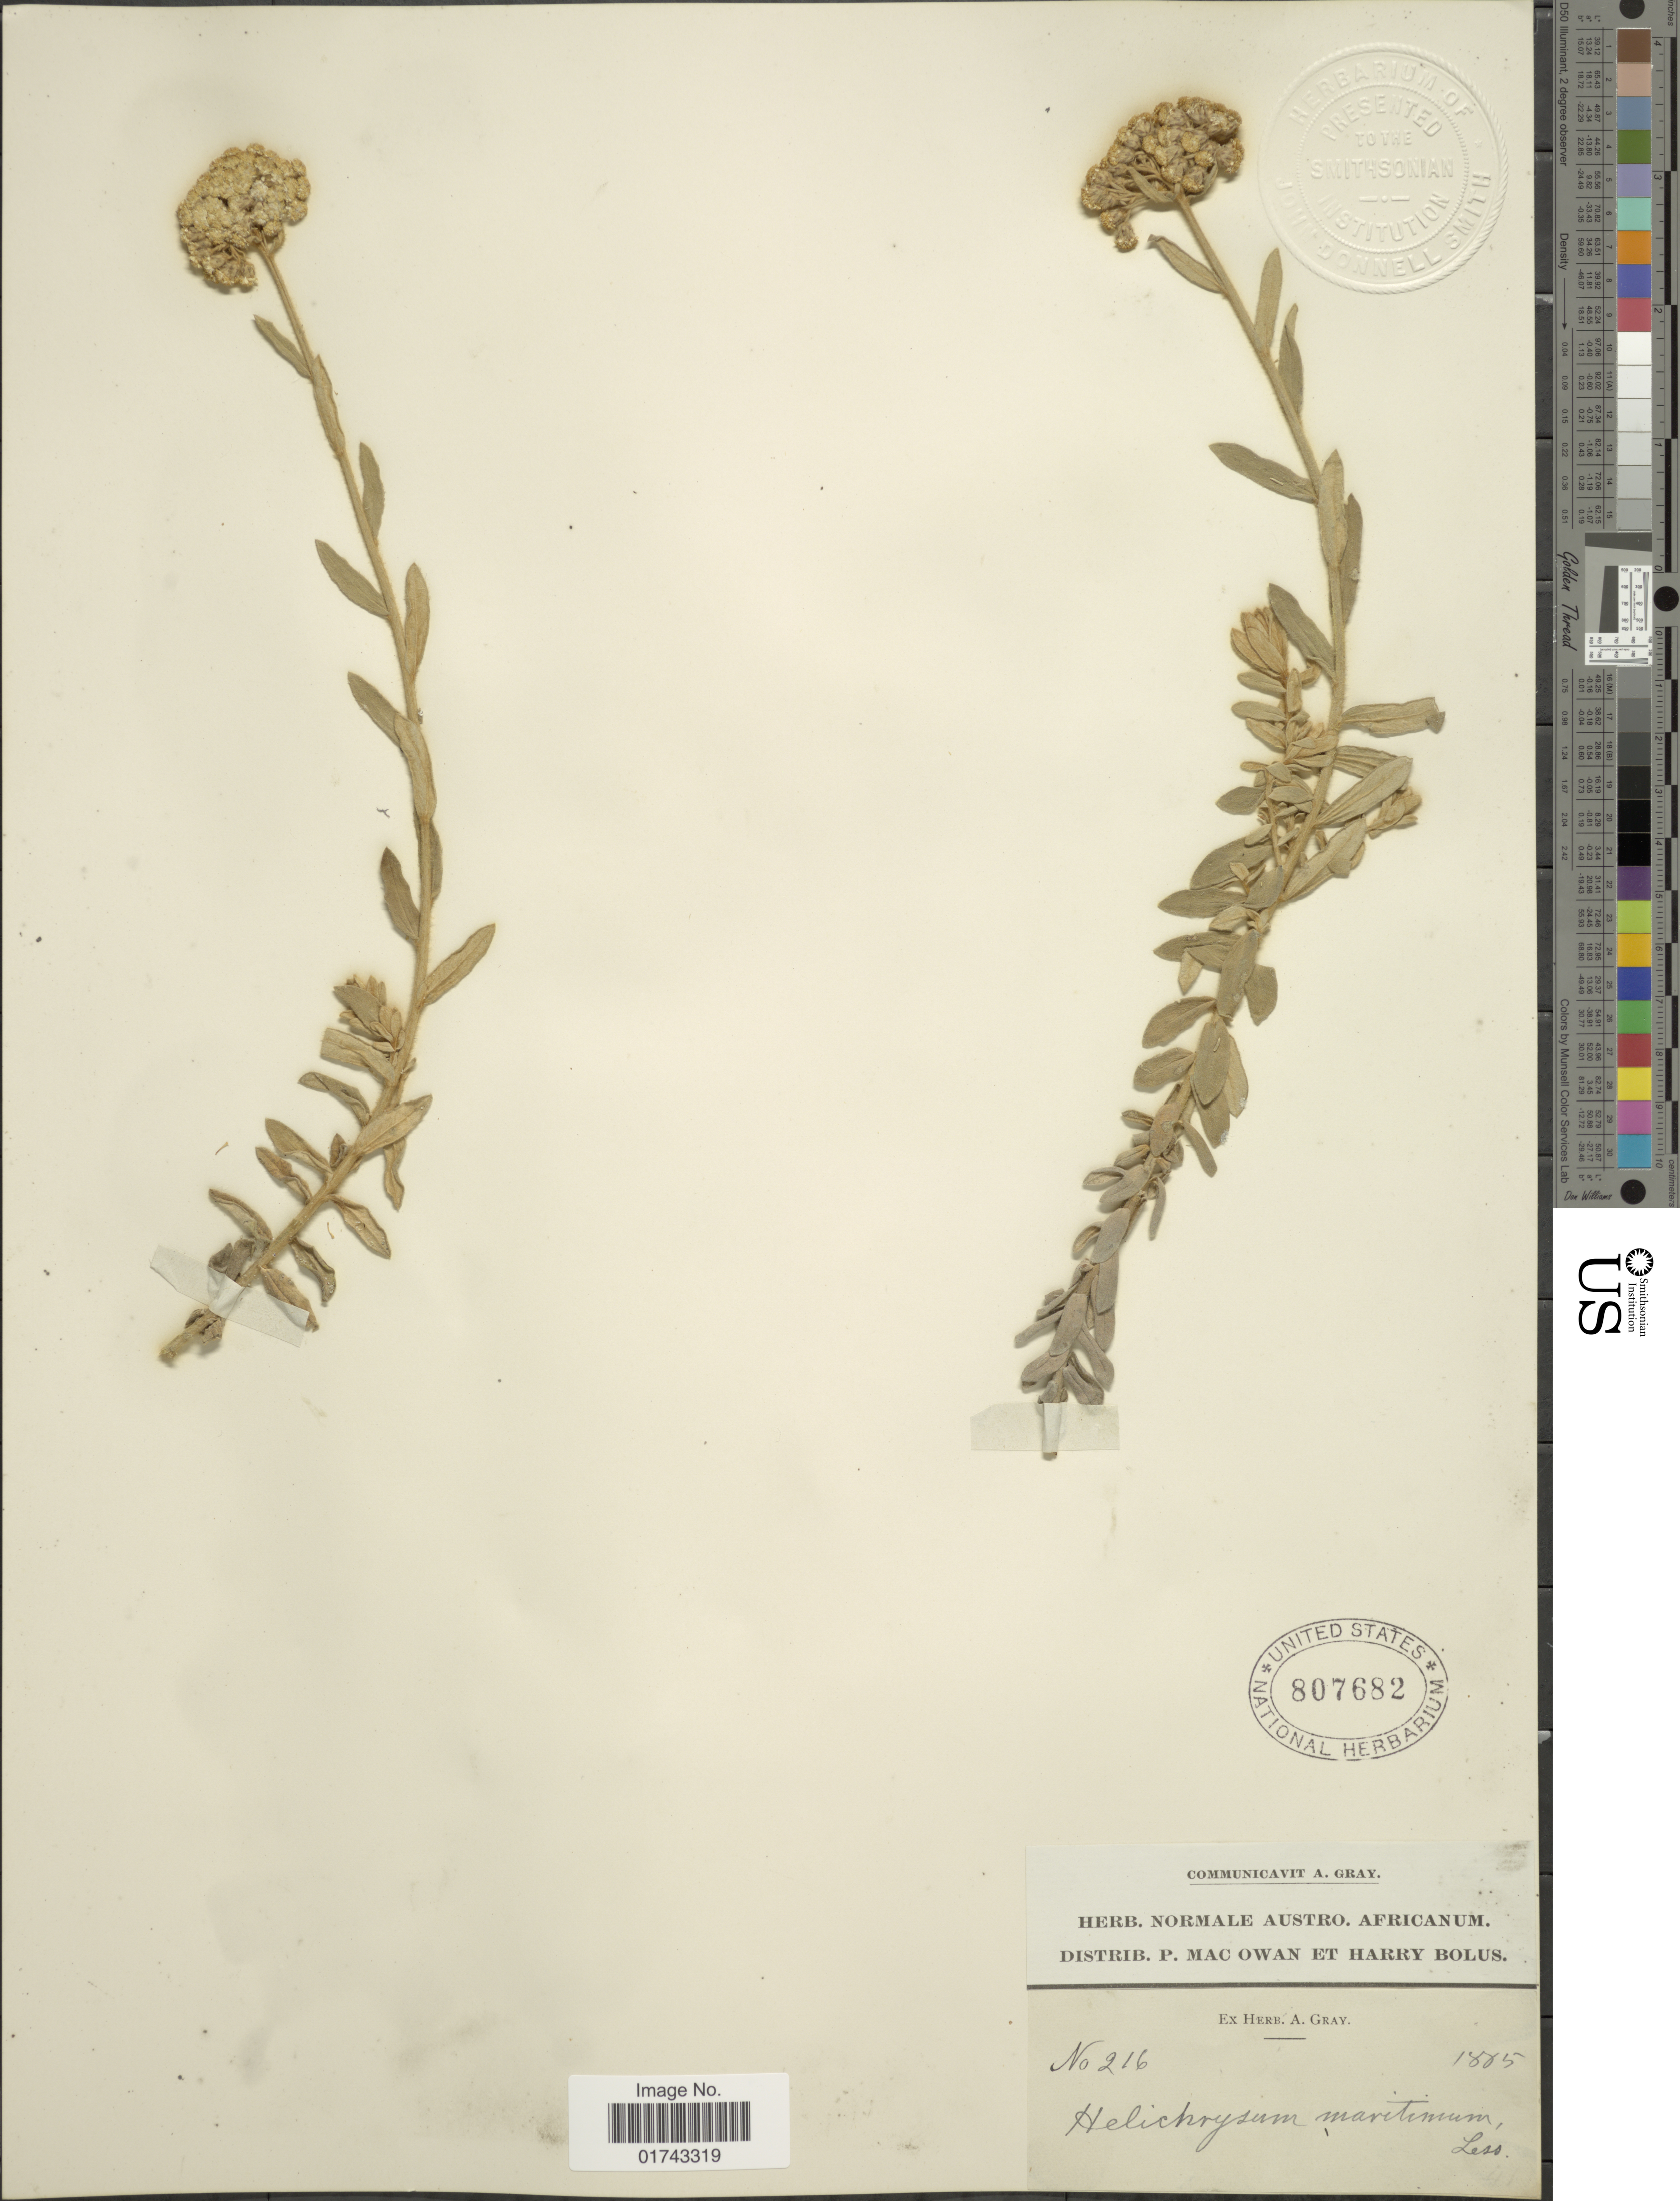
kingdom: Plantae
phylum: Tracheophyta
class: Magnoliopsida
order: Asterales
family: Asteraceae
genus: Helichrysum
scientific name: Helichrysum maritimun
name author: (L.) D. Don ex G. Don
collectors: ex herb. Gray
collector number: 216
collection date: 1885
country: South Africa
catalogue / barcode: US 807682